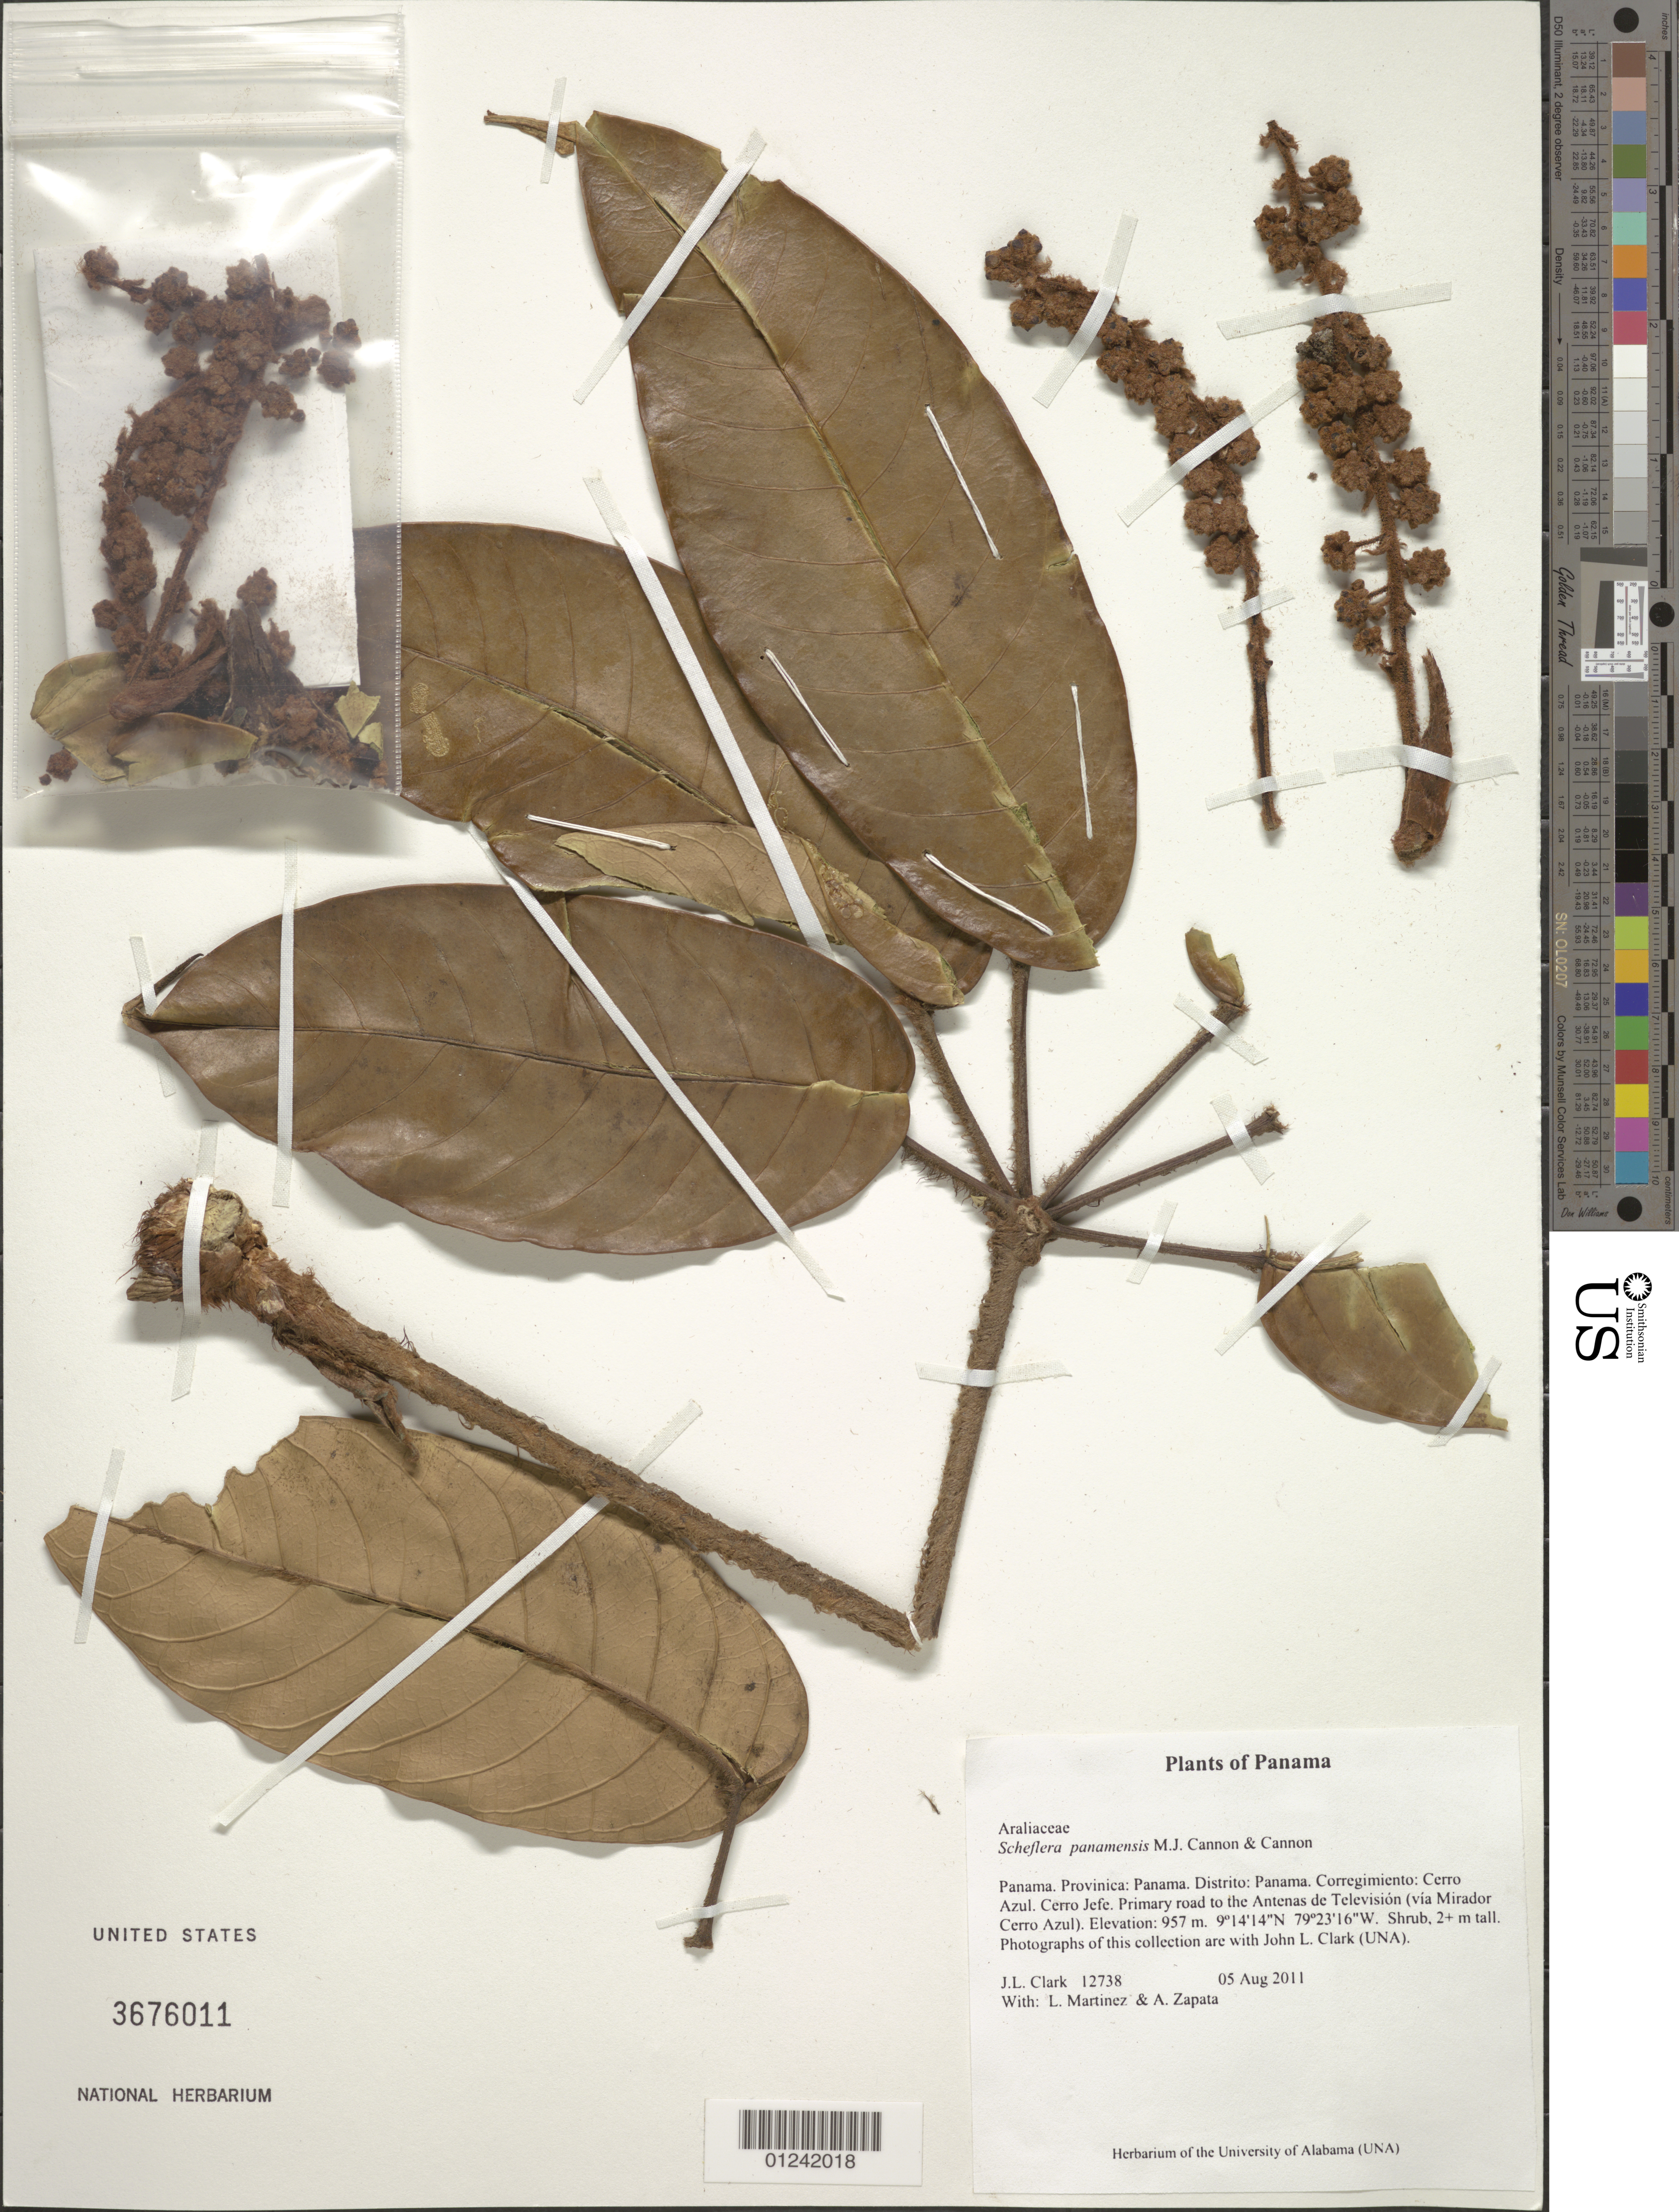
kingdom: Plantae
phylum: Tracheophyta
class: Magnoliopsida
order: Apiales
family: Araliaceae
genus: Schefflera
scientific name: Schefflera panamensis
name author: M.J. Cannon & Cannon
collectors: J. L. Clark, L. Martinez & A. Zapata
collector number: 12738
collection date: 2011-08-05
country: Panama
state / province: Panamá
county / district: Panamá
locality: Primary road to the Antenas de Television (via Mirador Cerro Azul) Cerro Azul / Cerro Jefe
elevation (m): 957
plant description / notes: Photographs of this collection are with John L. Clark (UNA)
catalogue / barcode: US 3676011